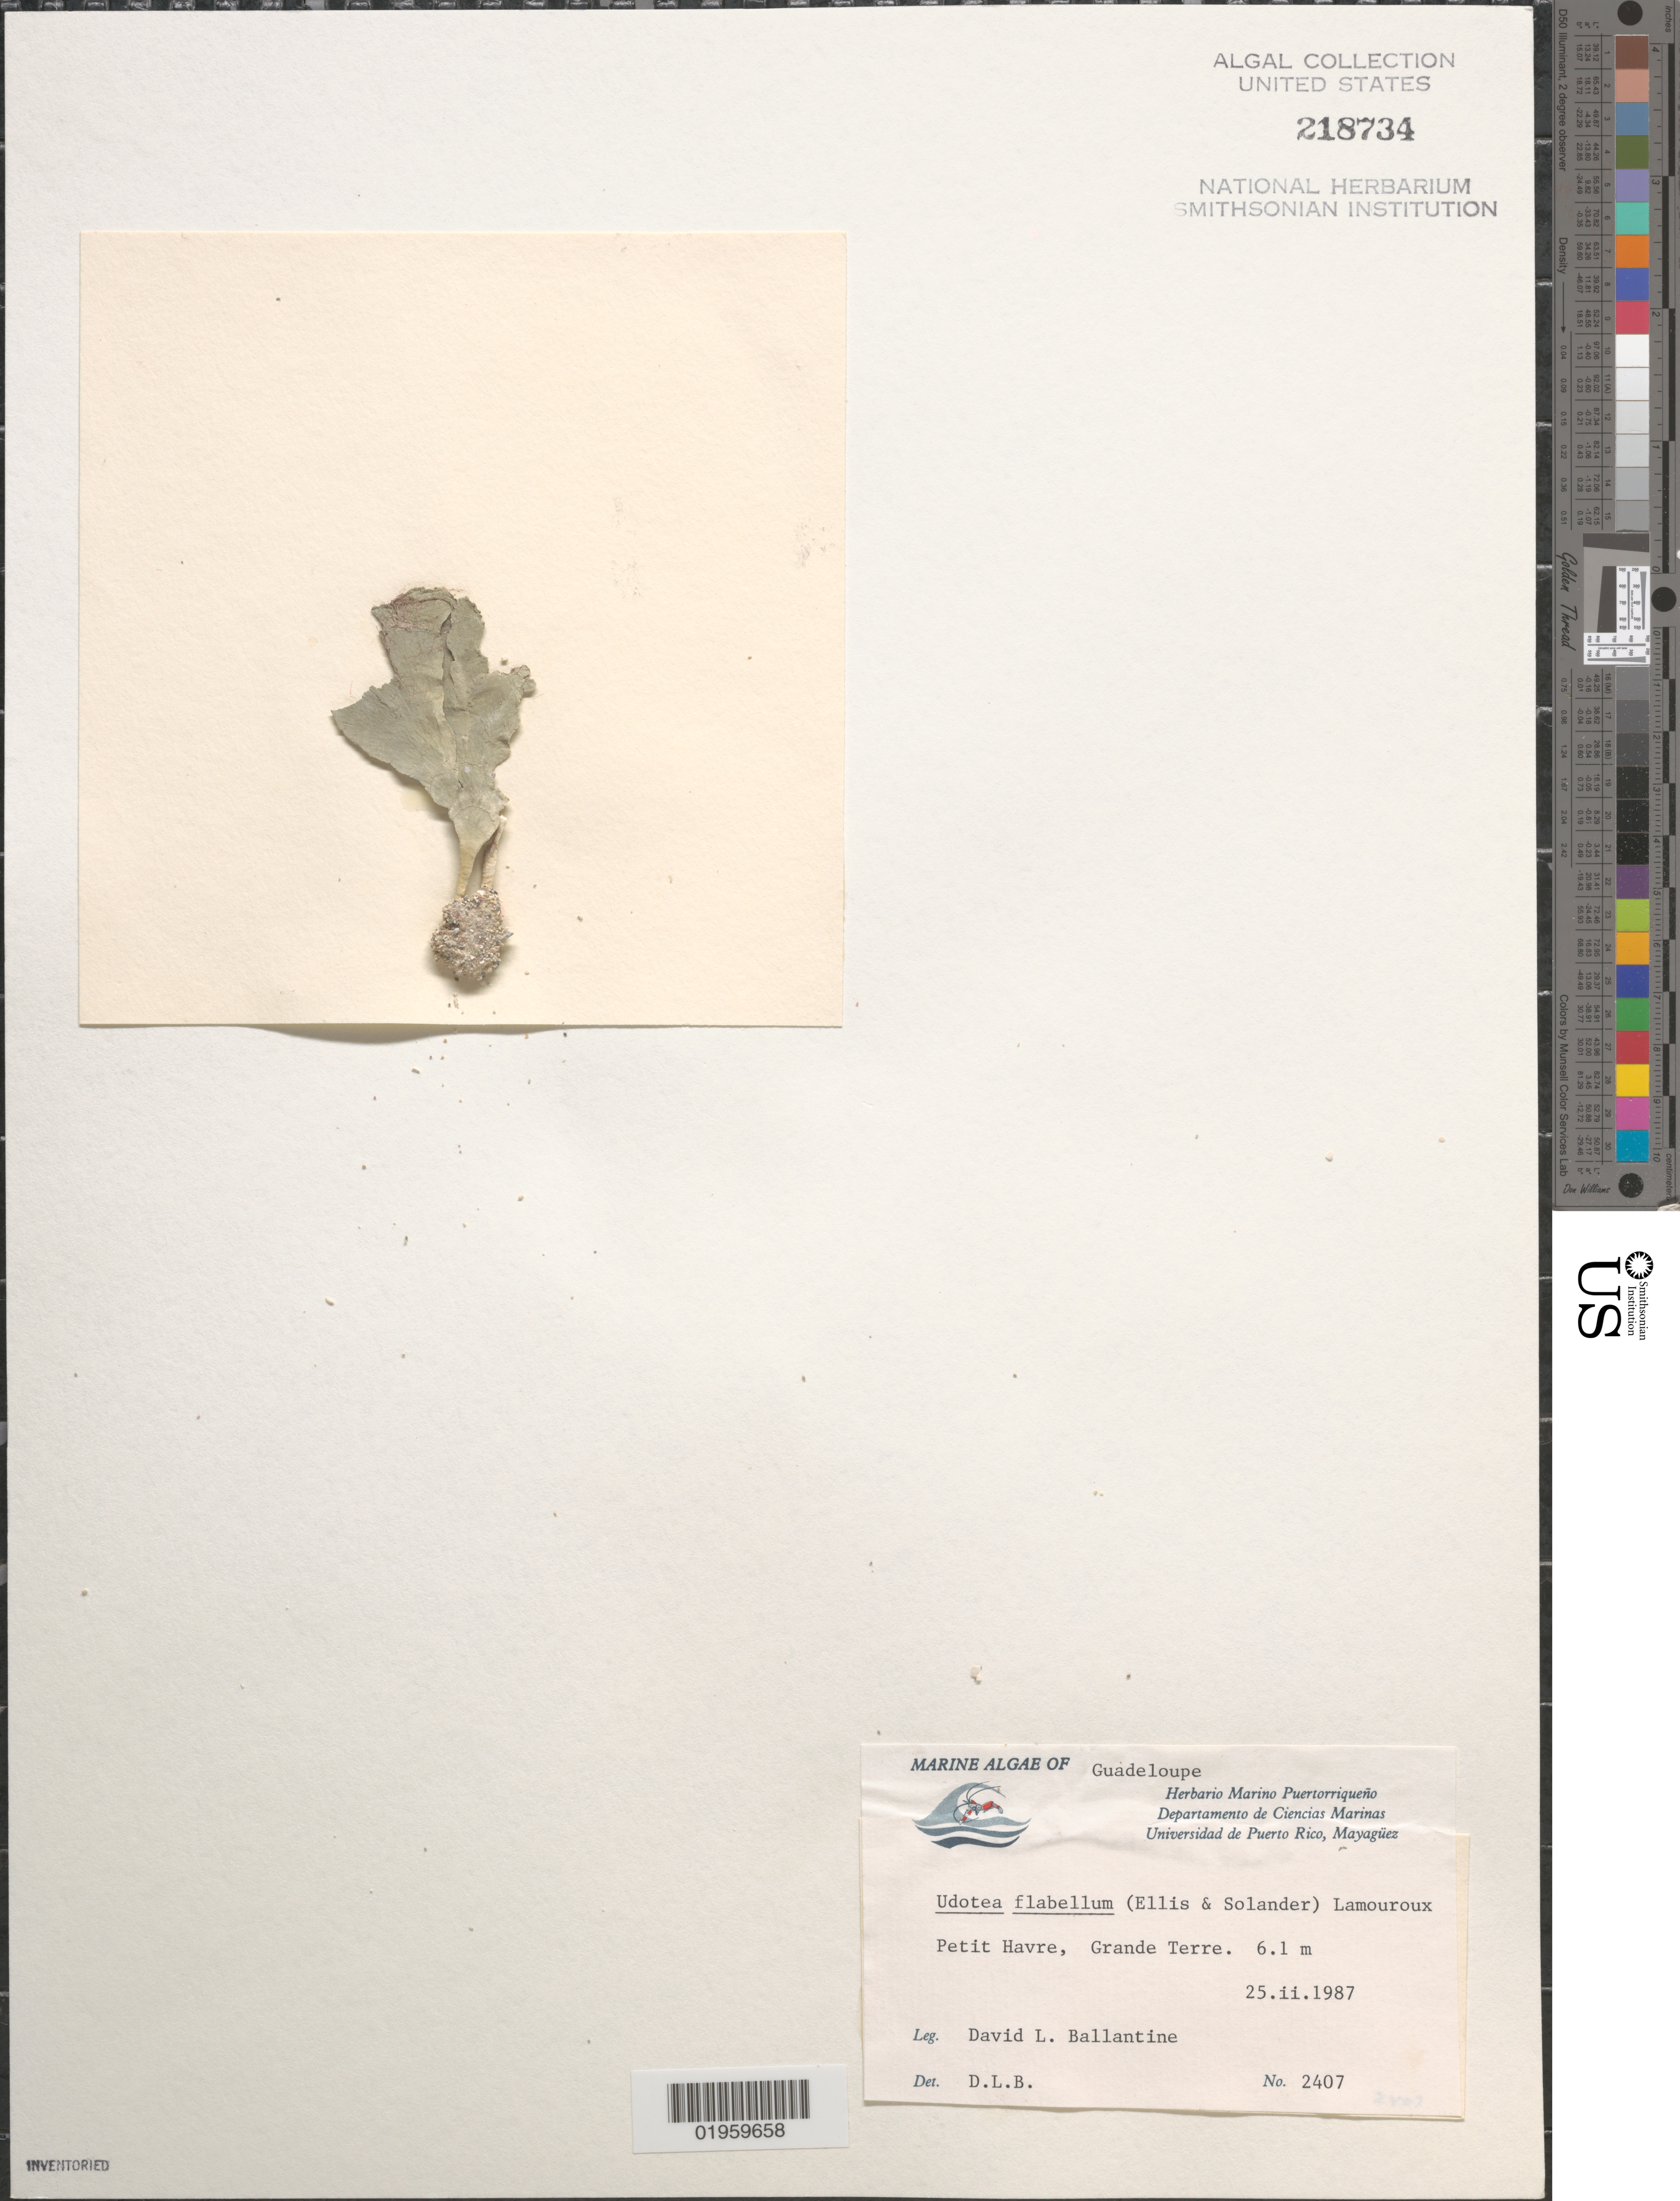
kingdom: Plantae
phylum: Chlorophyta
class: Ulvophyceae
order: Bryopsidales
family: Udoteaceae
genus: Udotea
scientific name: Udotea flabellum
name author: (J. Ellis & Sol.) M. Howe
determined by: Ballantine, D. L.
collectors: D.L. Ballantine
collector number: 2407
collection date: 1987-02-25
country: Guadeloupe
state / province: Grande Terre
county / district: Petit Havre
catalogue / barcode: US 218734